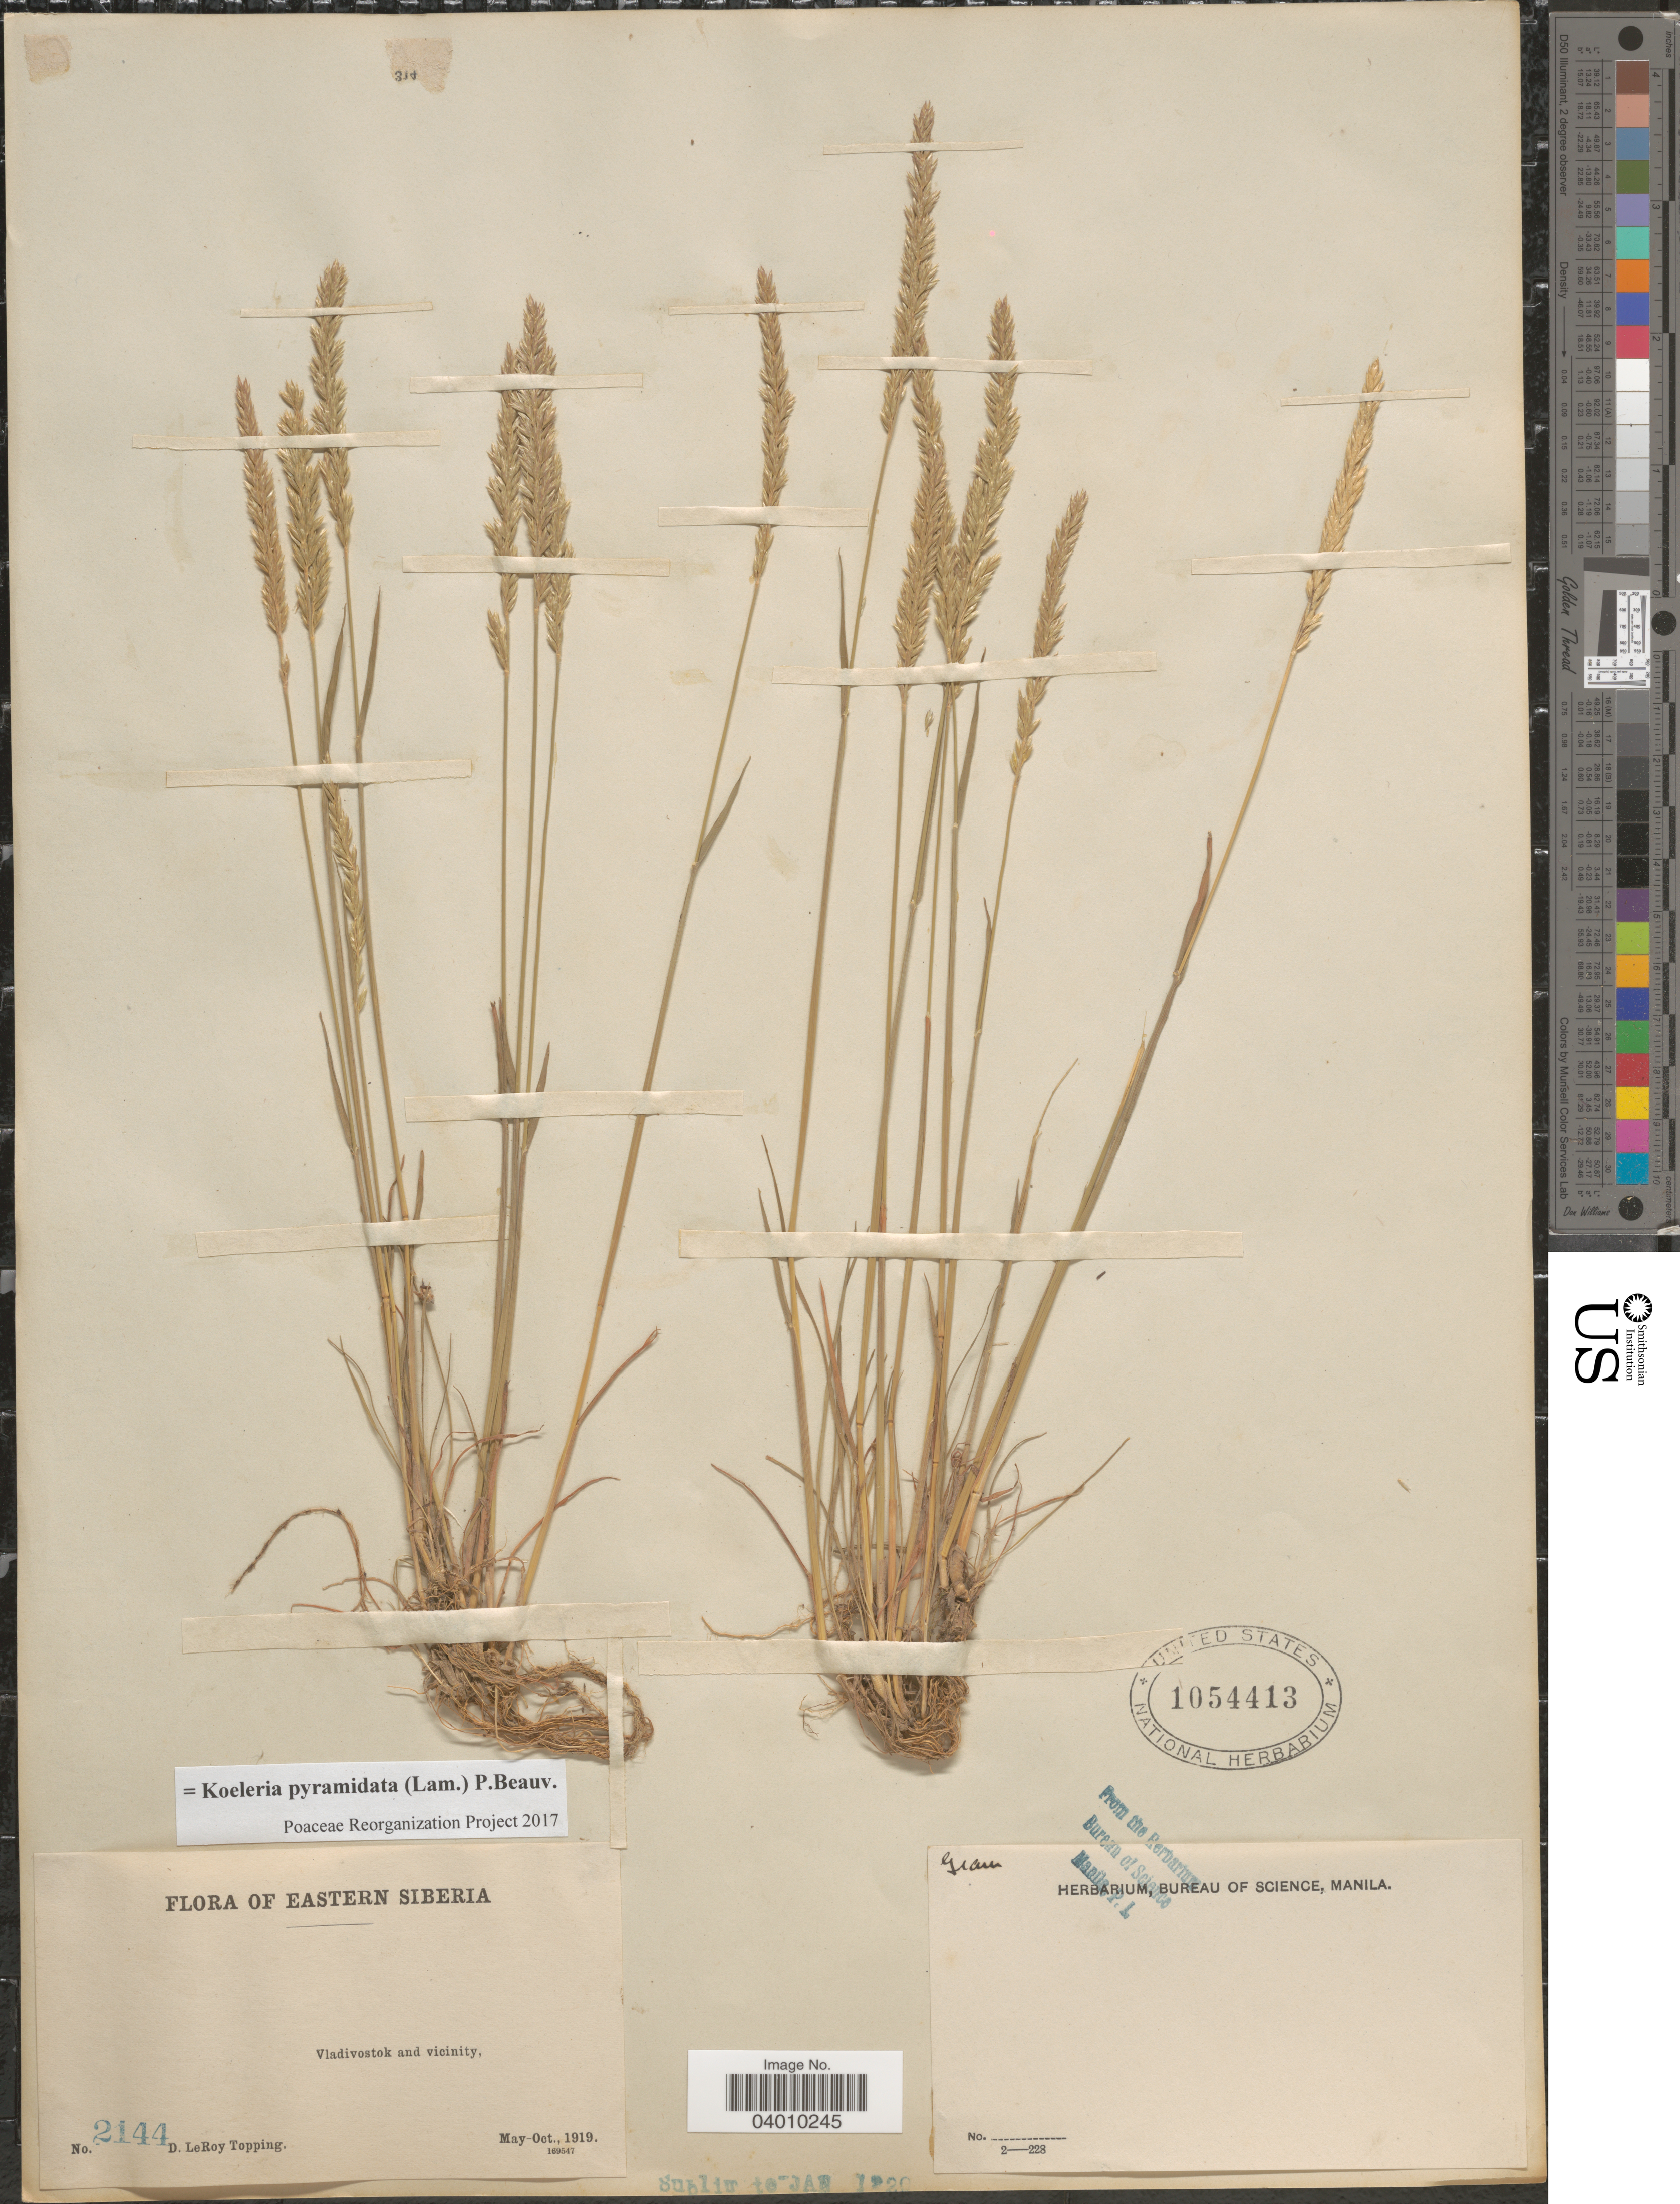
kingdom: Plantae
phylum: Tracheophyta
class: Liliopsida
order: Poales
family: Poaceae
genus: Koeleria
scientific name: Koeleria pyramidata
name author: (Lam.) P. Beauv.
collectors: D. L. Topping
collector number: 2144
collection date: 1919-05/1919-10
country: Russian Federation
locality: Eastern Siberia. Vladivostok and vicinity.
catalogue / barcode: US 1054413